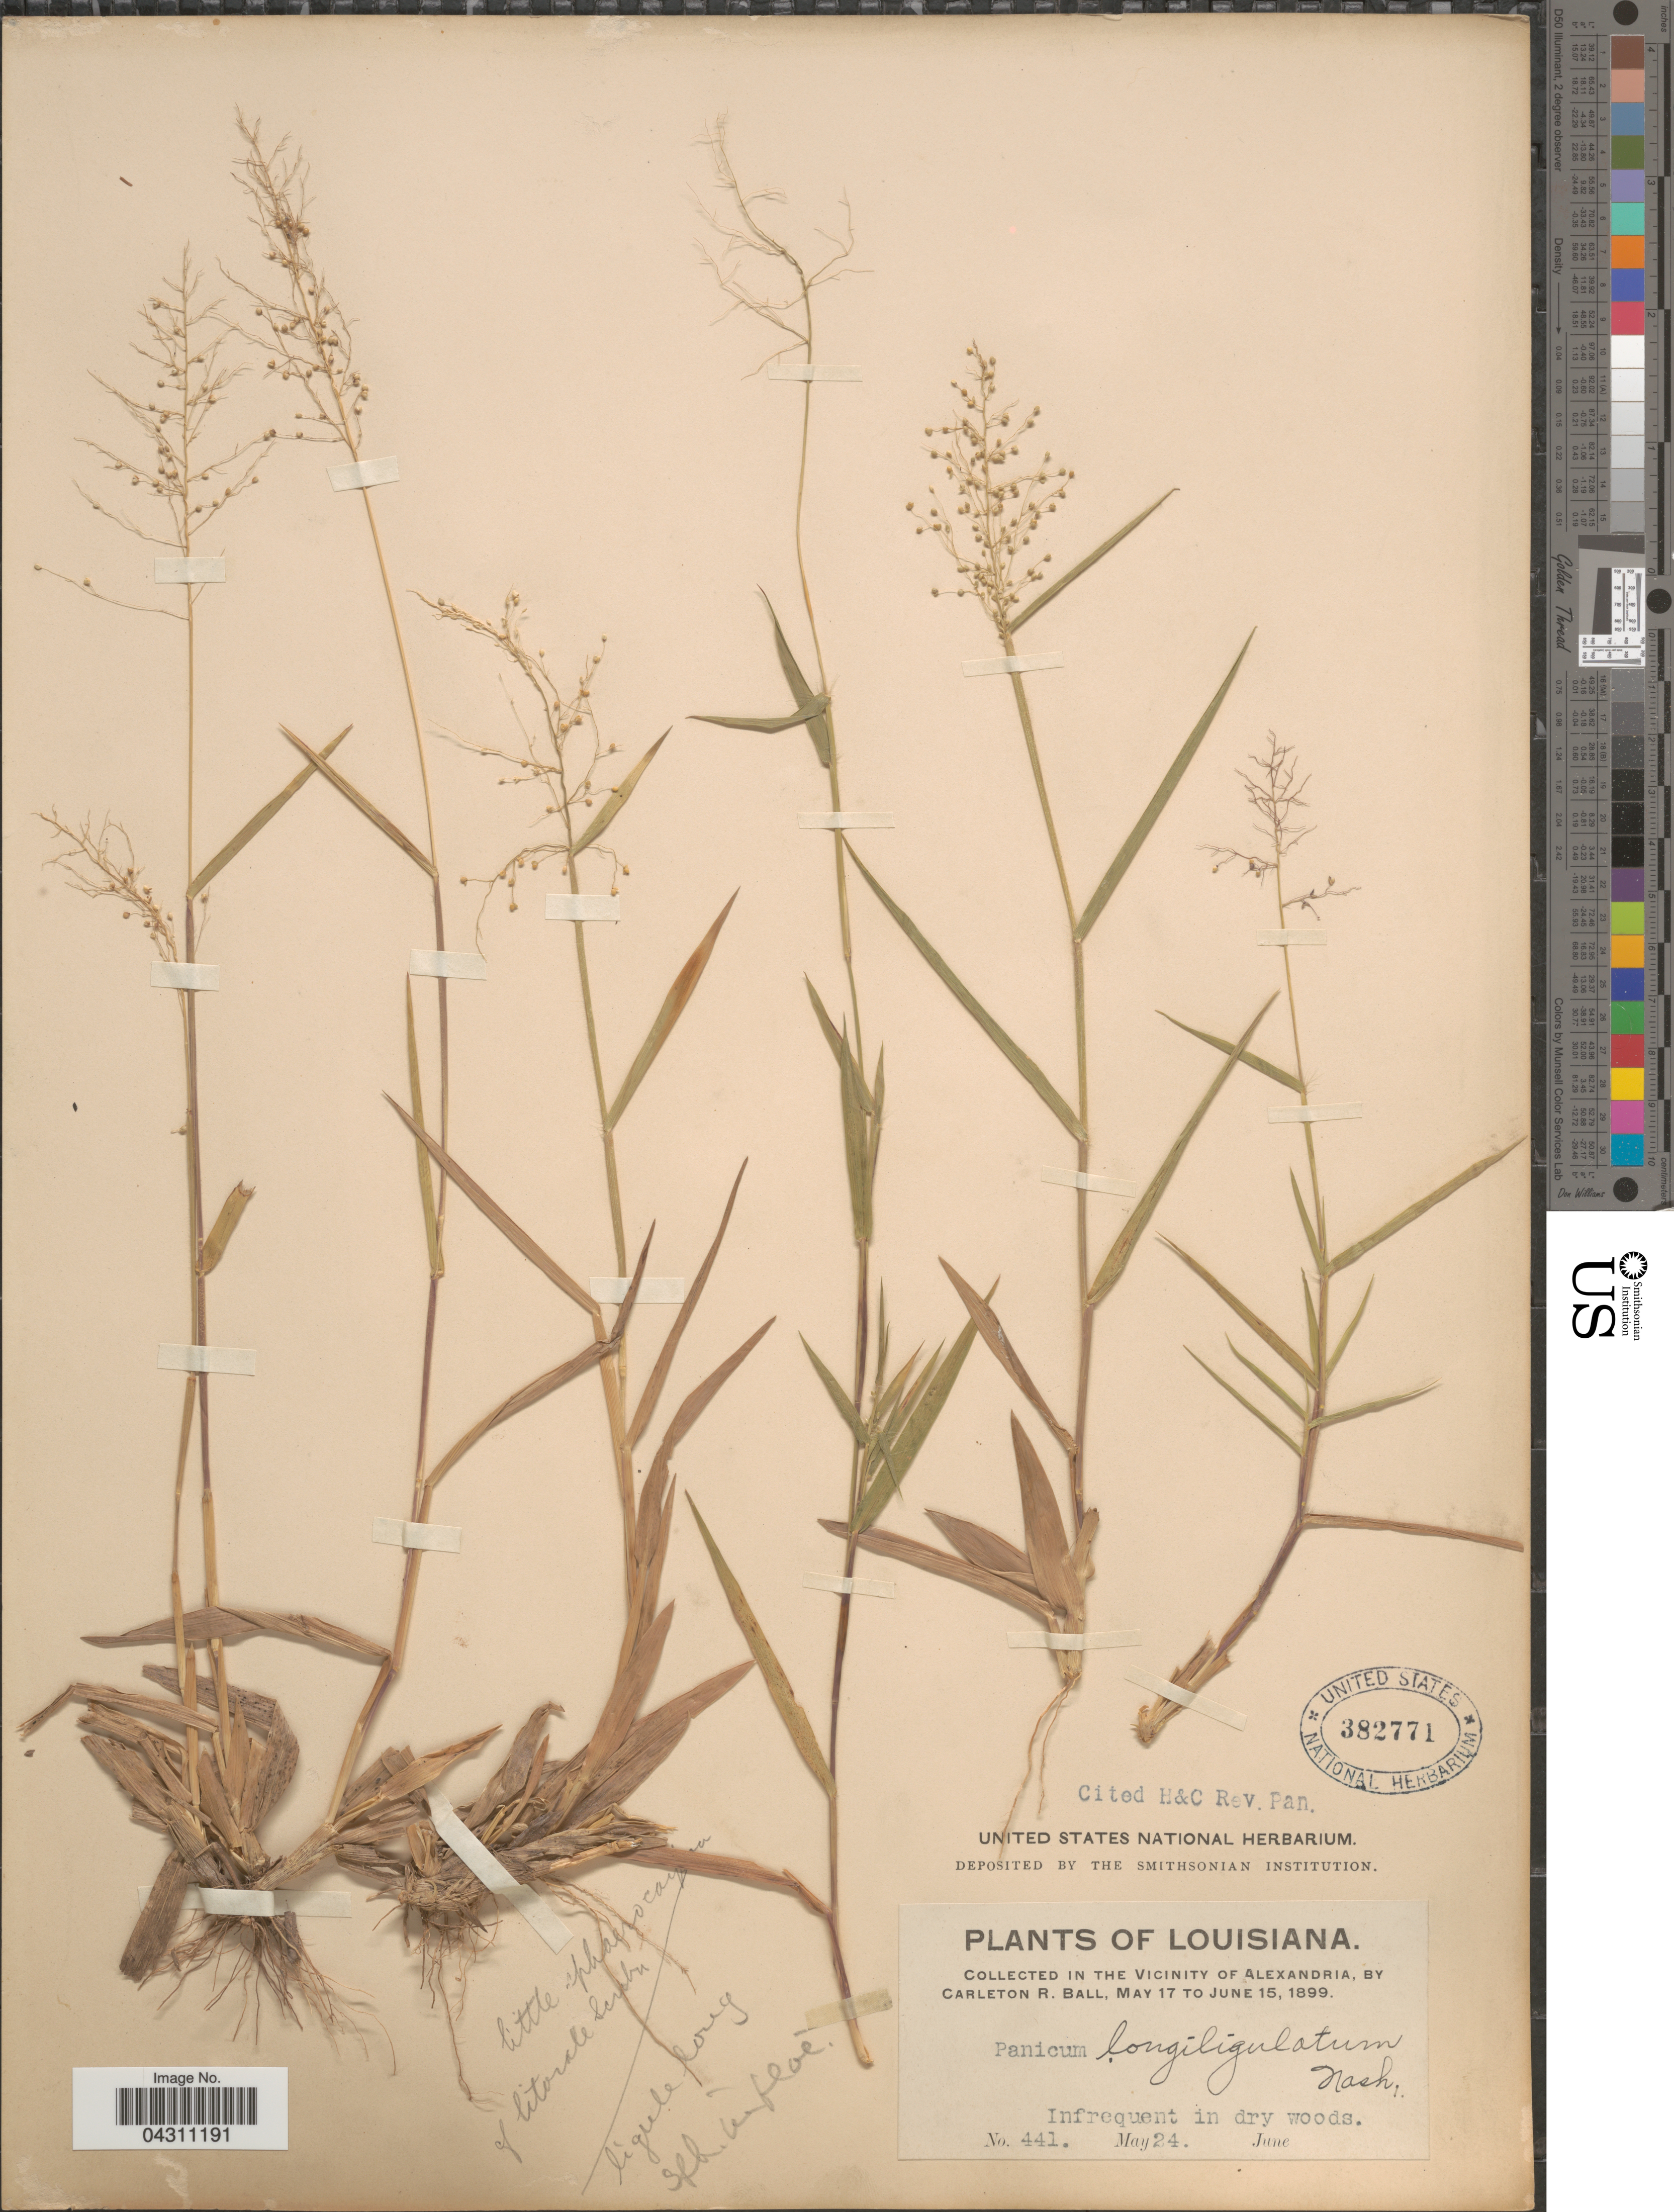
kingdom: Plantae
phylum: Tracheophyta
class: Liliopsida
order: Poales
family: Poaceae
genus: Dichanthelium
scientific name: Dichanthelium sphaerocarpon var. sphaerocarpon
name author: (Elliott) Gould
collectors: C. R. Ball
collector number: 441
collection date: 1899-05-24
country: United States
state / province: Louisiana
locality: In the vicinity of Alexandria. Infrequent in dry woods.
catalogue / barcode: US 382771